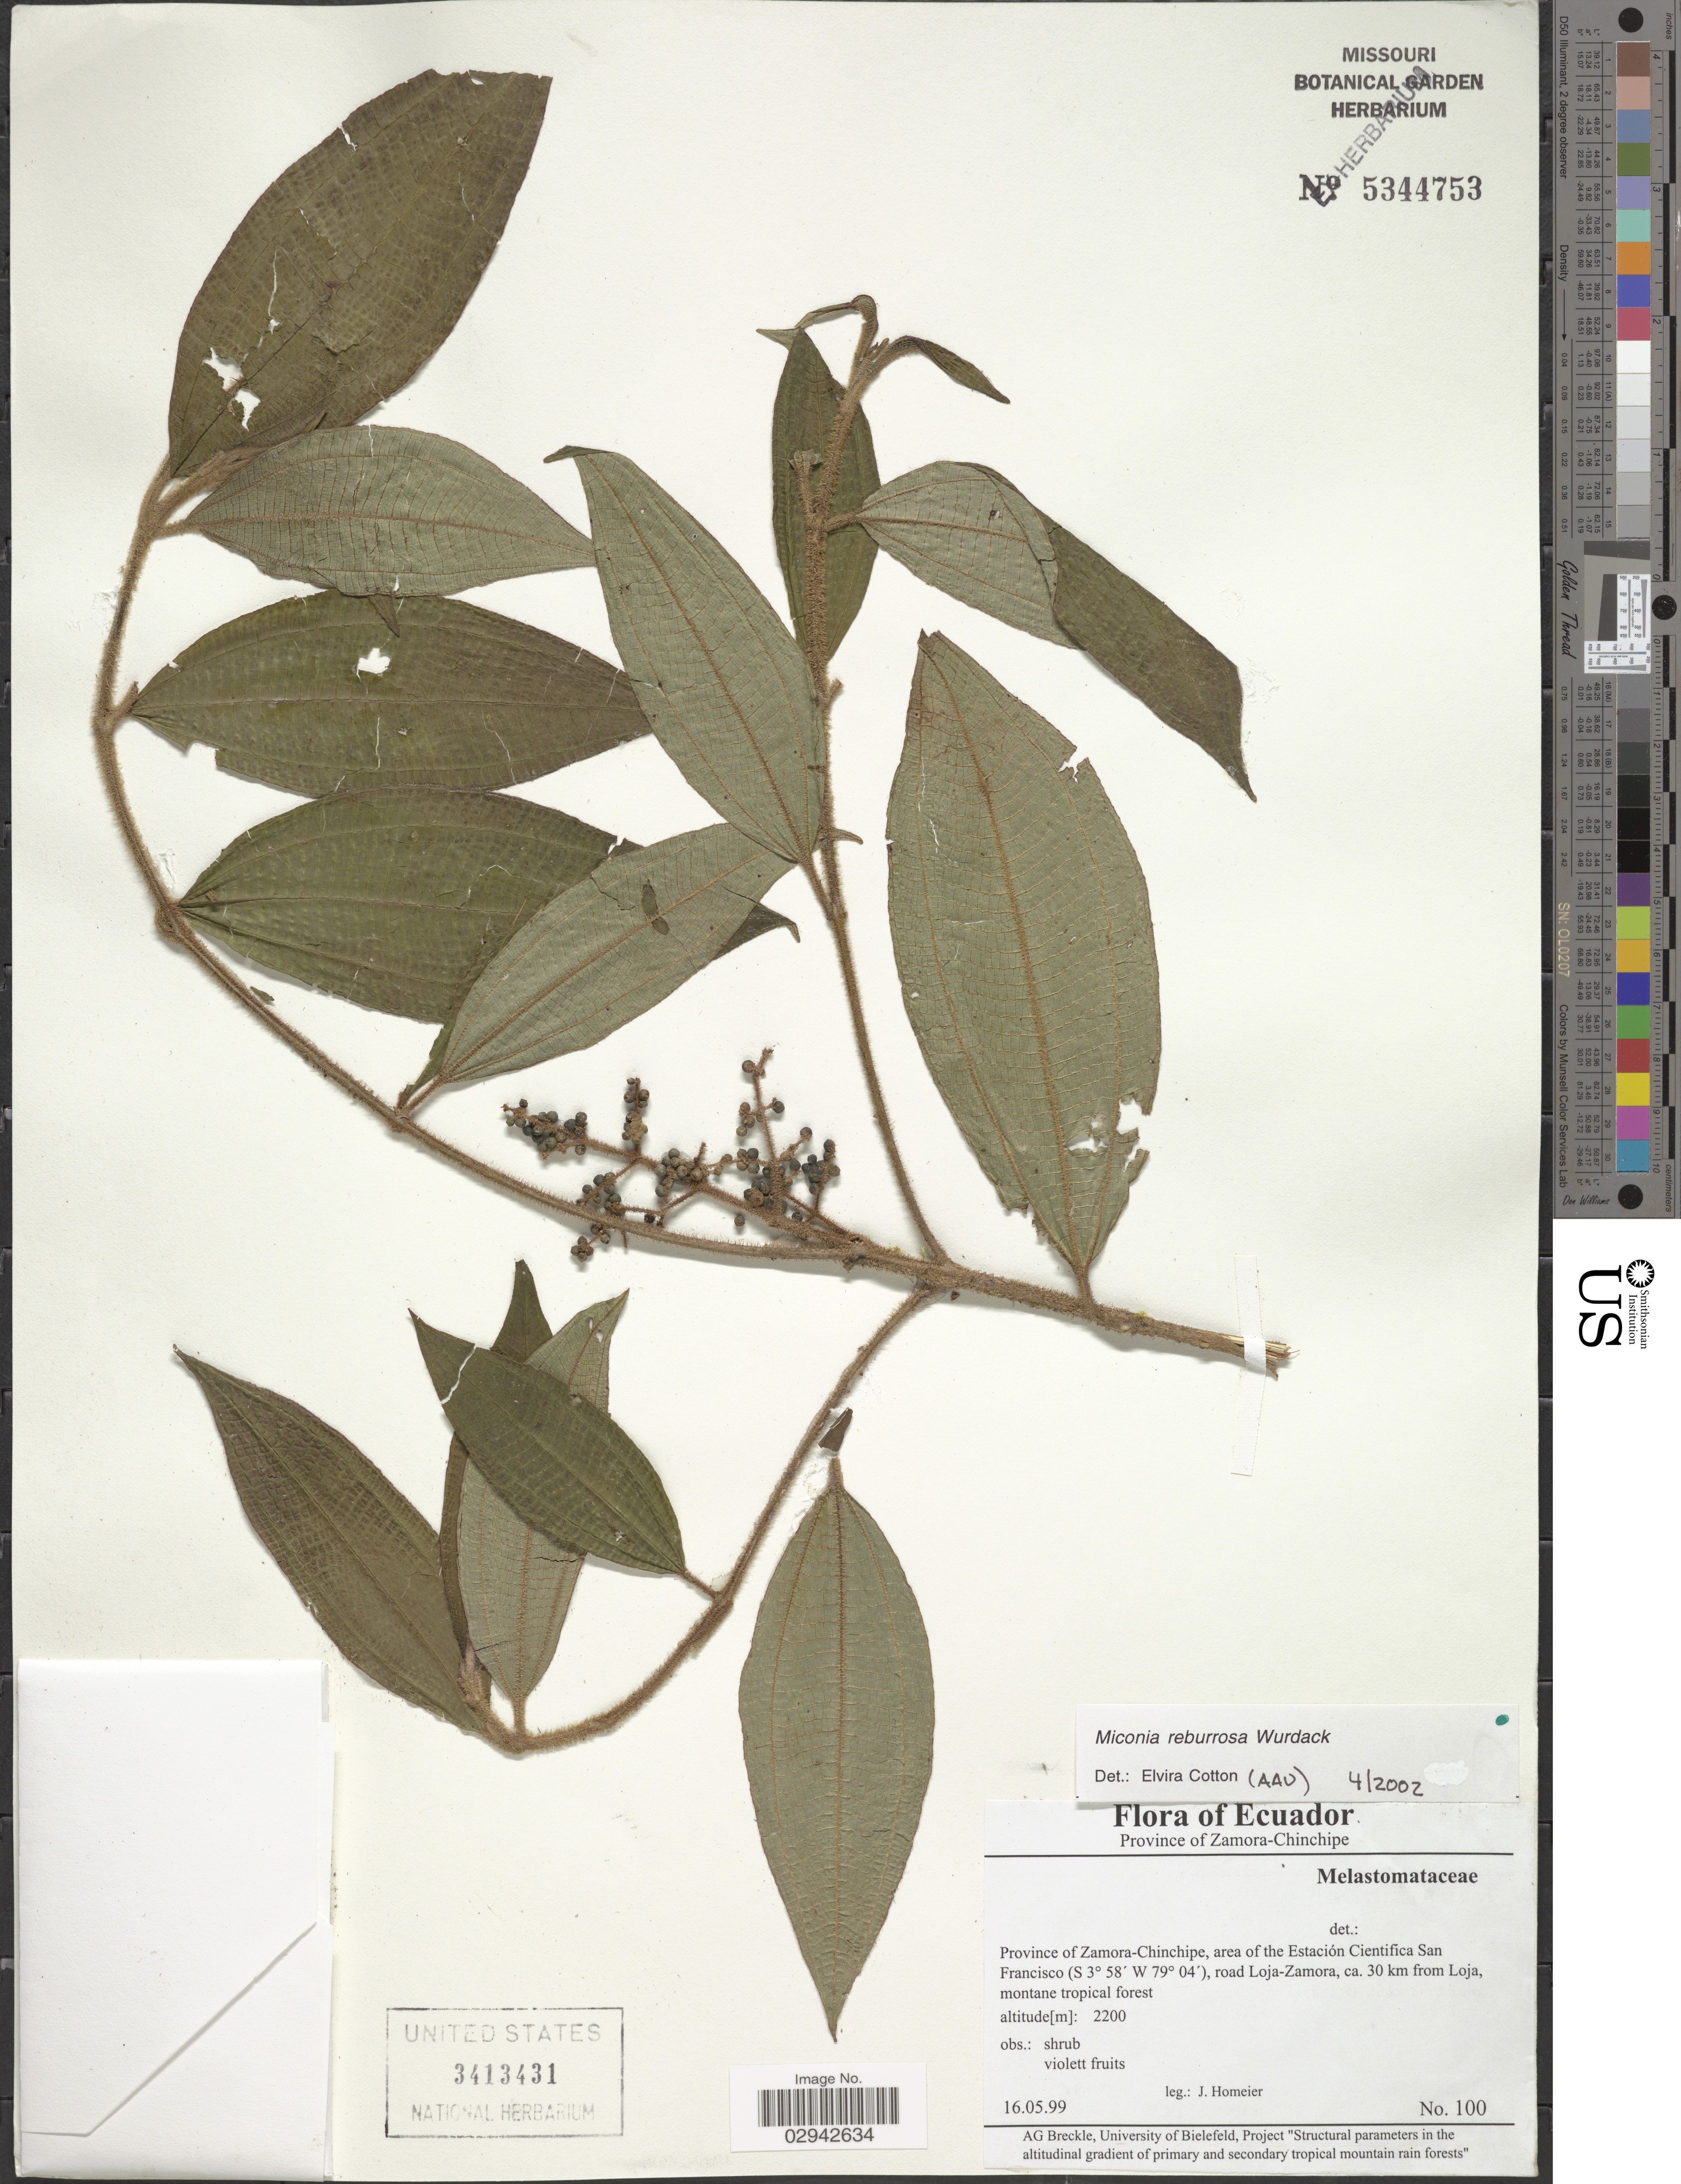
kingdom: Plantae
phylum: Tracheophyta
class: Magnoliopsida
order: Myrtales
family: Melastomataceae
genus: Miconia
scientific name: Miconia reburrosa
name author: Wurdack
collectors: J. Homeier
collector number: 100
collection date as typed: Transcribed d/m/y: 16/5/99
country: Ecuador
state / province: Zamora-Chinchipe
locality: Area of the Estación Cientifica San Francisco, road Loja-Zamora, ca. 30 km from Loja.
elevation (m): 2200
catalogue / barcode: US 3413431